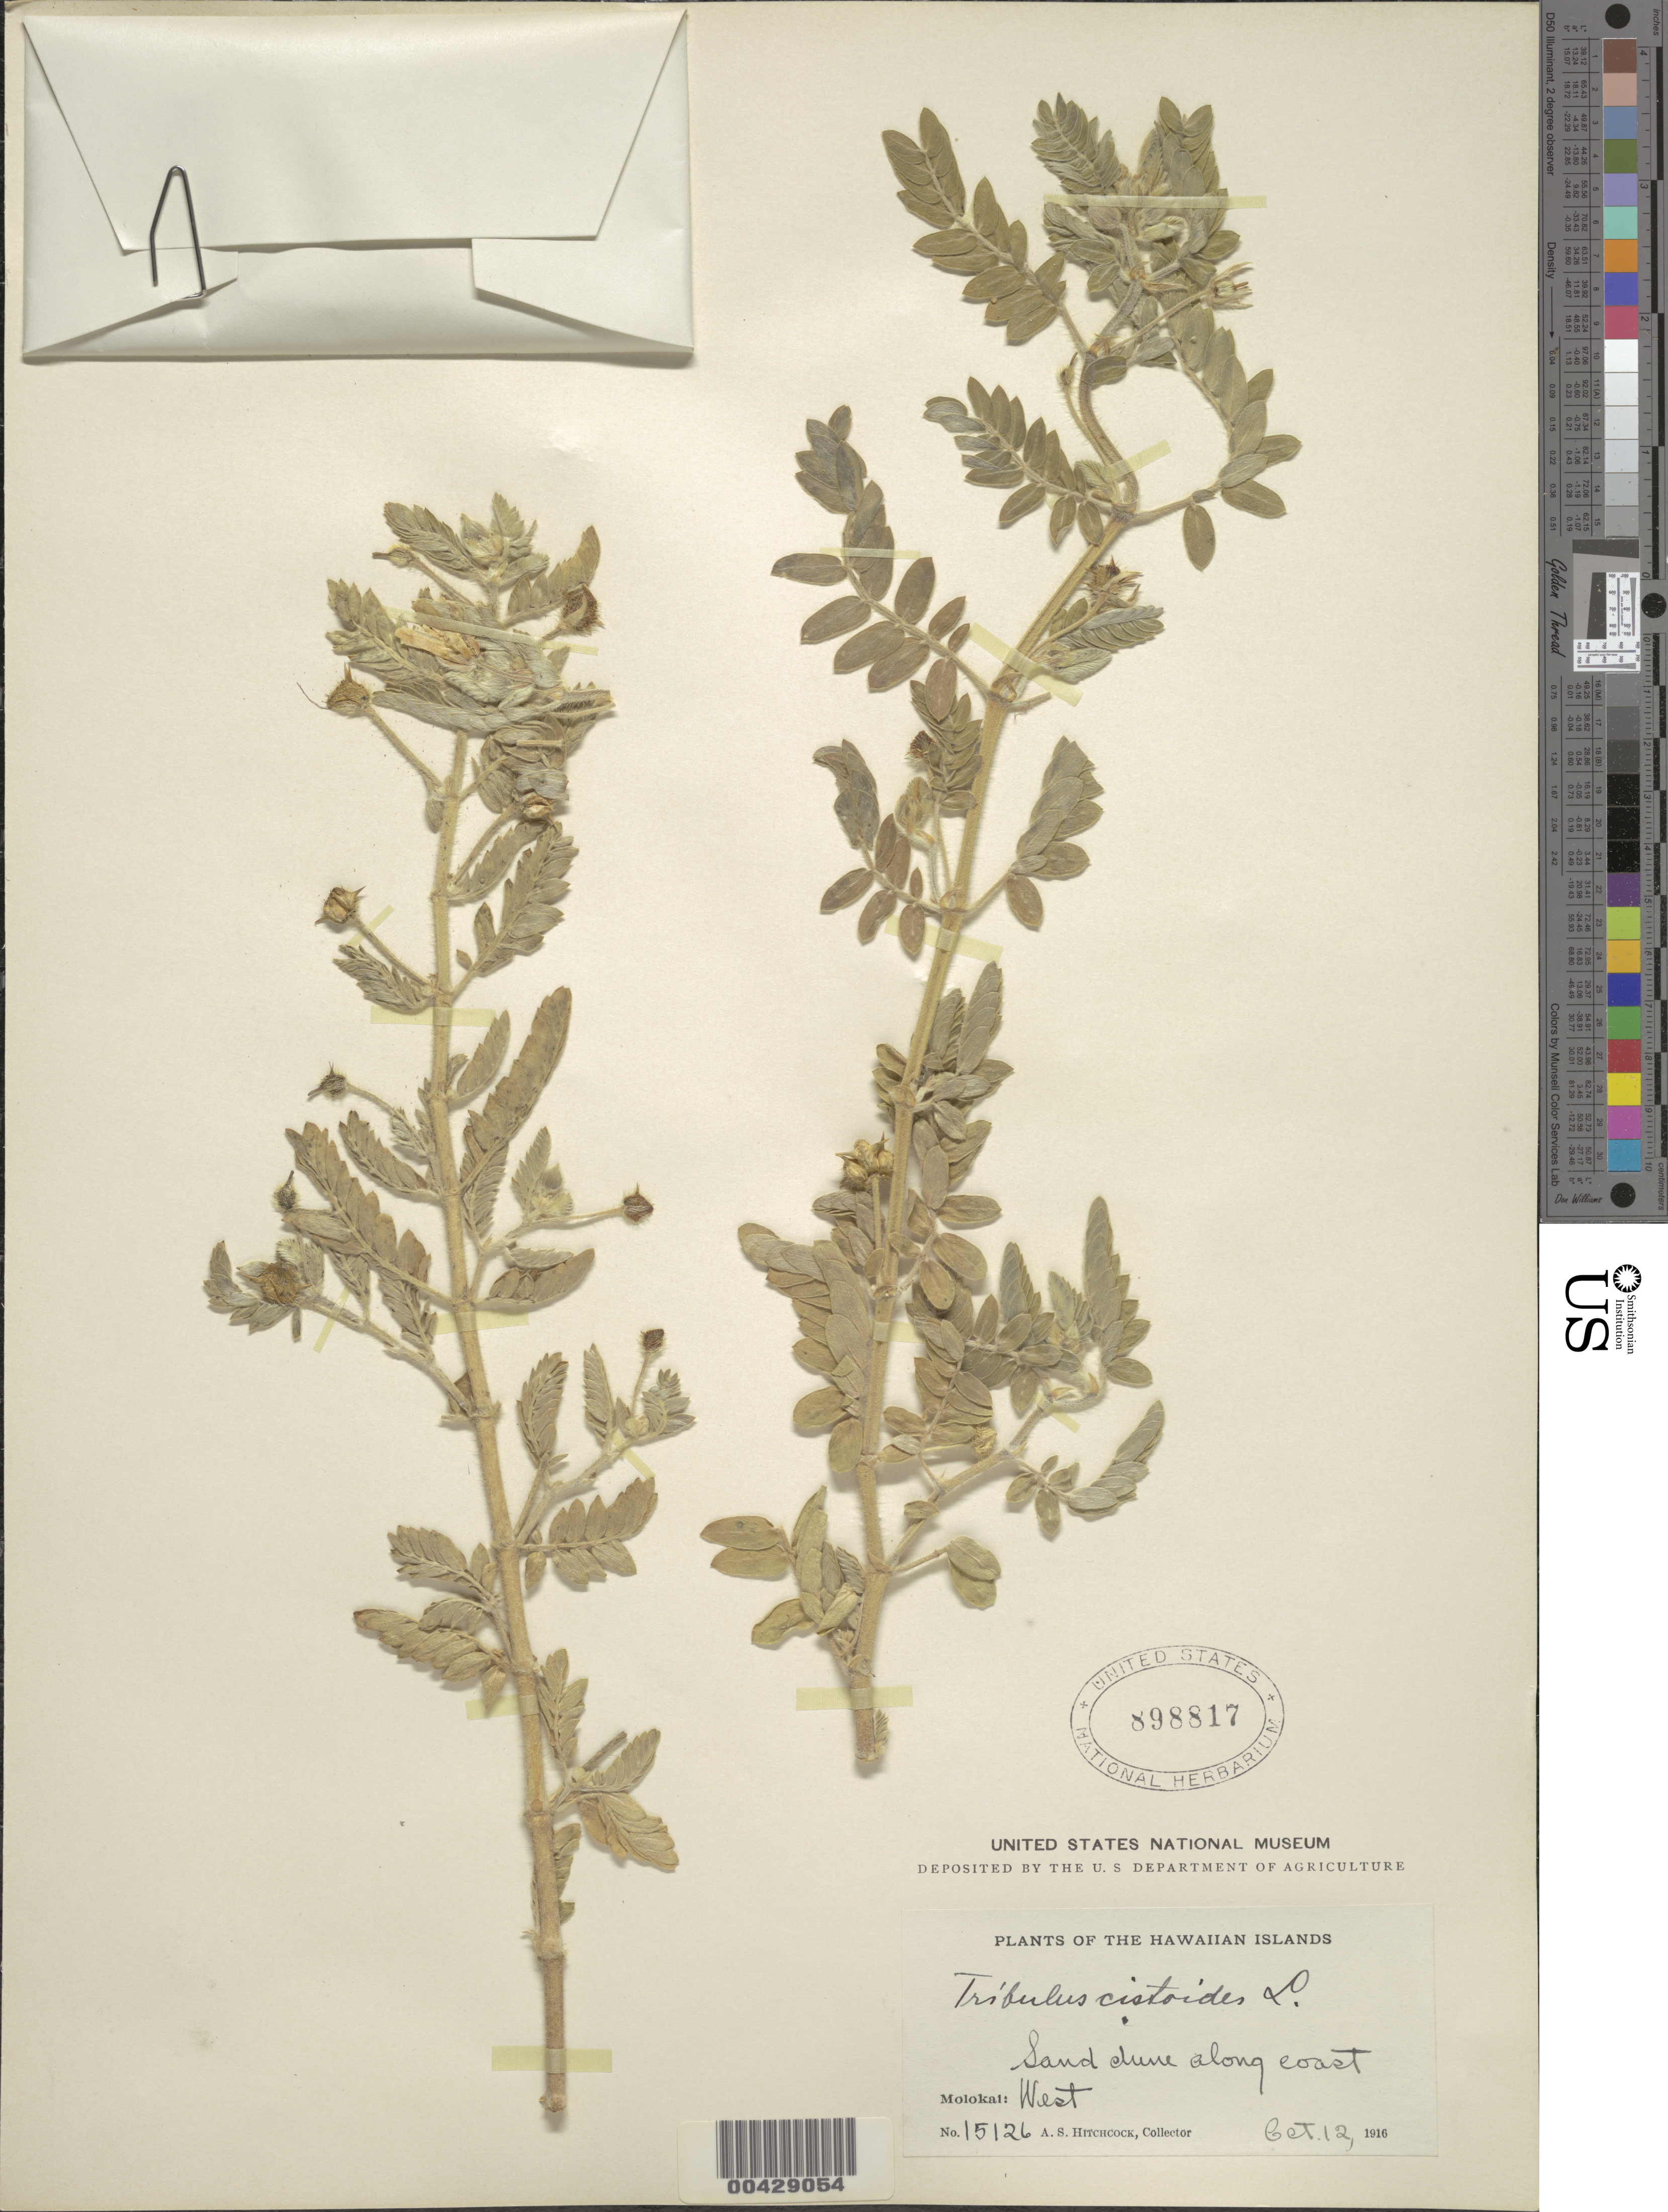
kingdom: Plantae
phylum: Tracheophyta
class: Magnoliopsida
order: Zygophyllales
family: Zygophyllaceae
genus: Tribulus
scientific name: Tribulus cistoides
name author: L.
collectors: A. S. Hitchcock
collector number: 15126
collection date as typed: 12 Oct 1916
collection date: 1916-10-12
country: United States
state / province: Hawaii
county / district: Maui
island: Moloka'i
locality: West, sand dune along coast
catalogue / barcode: US 898817